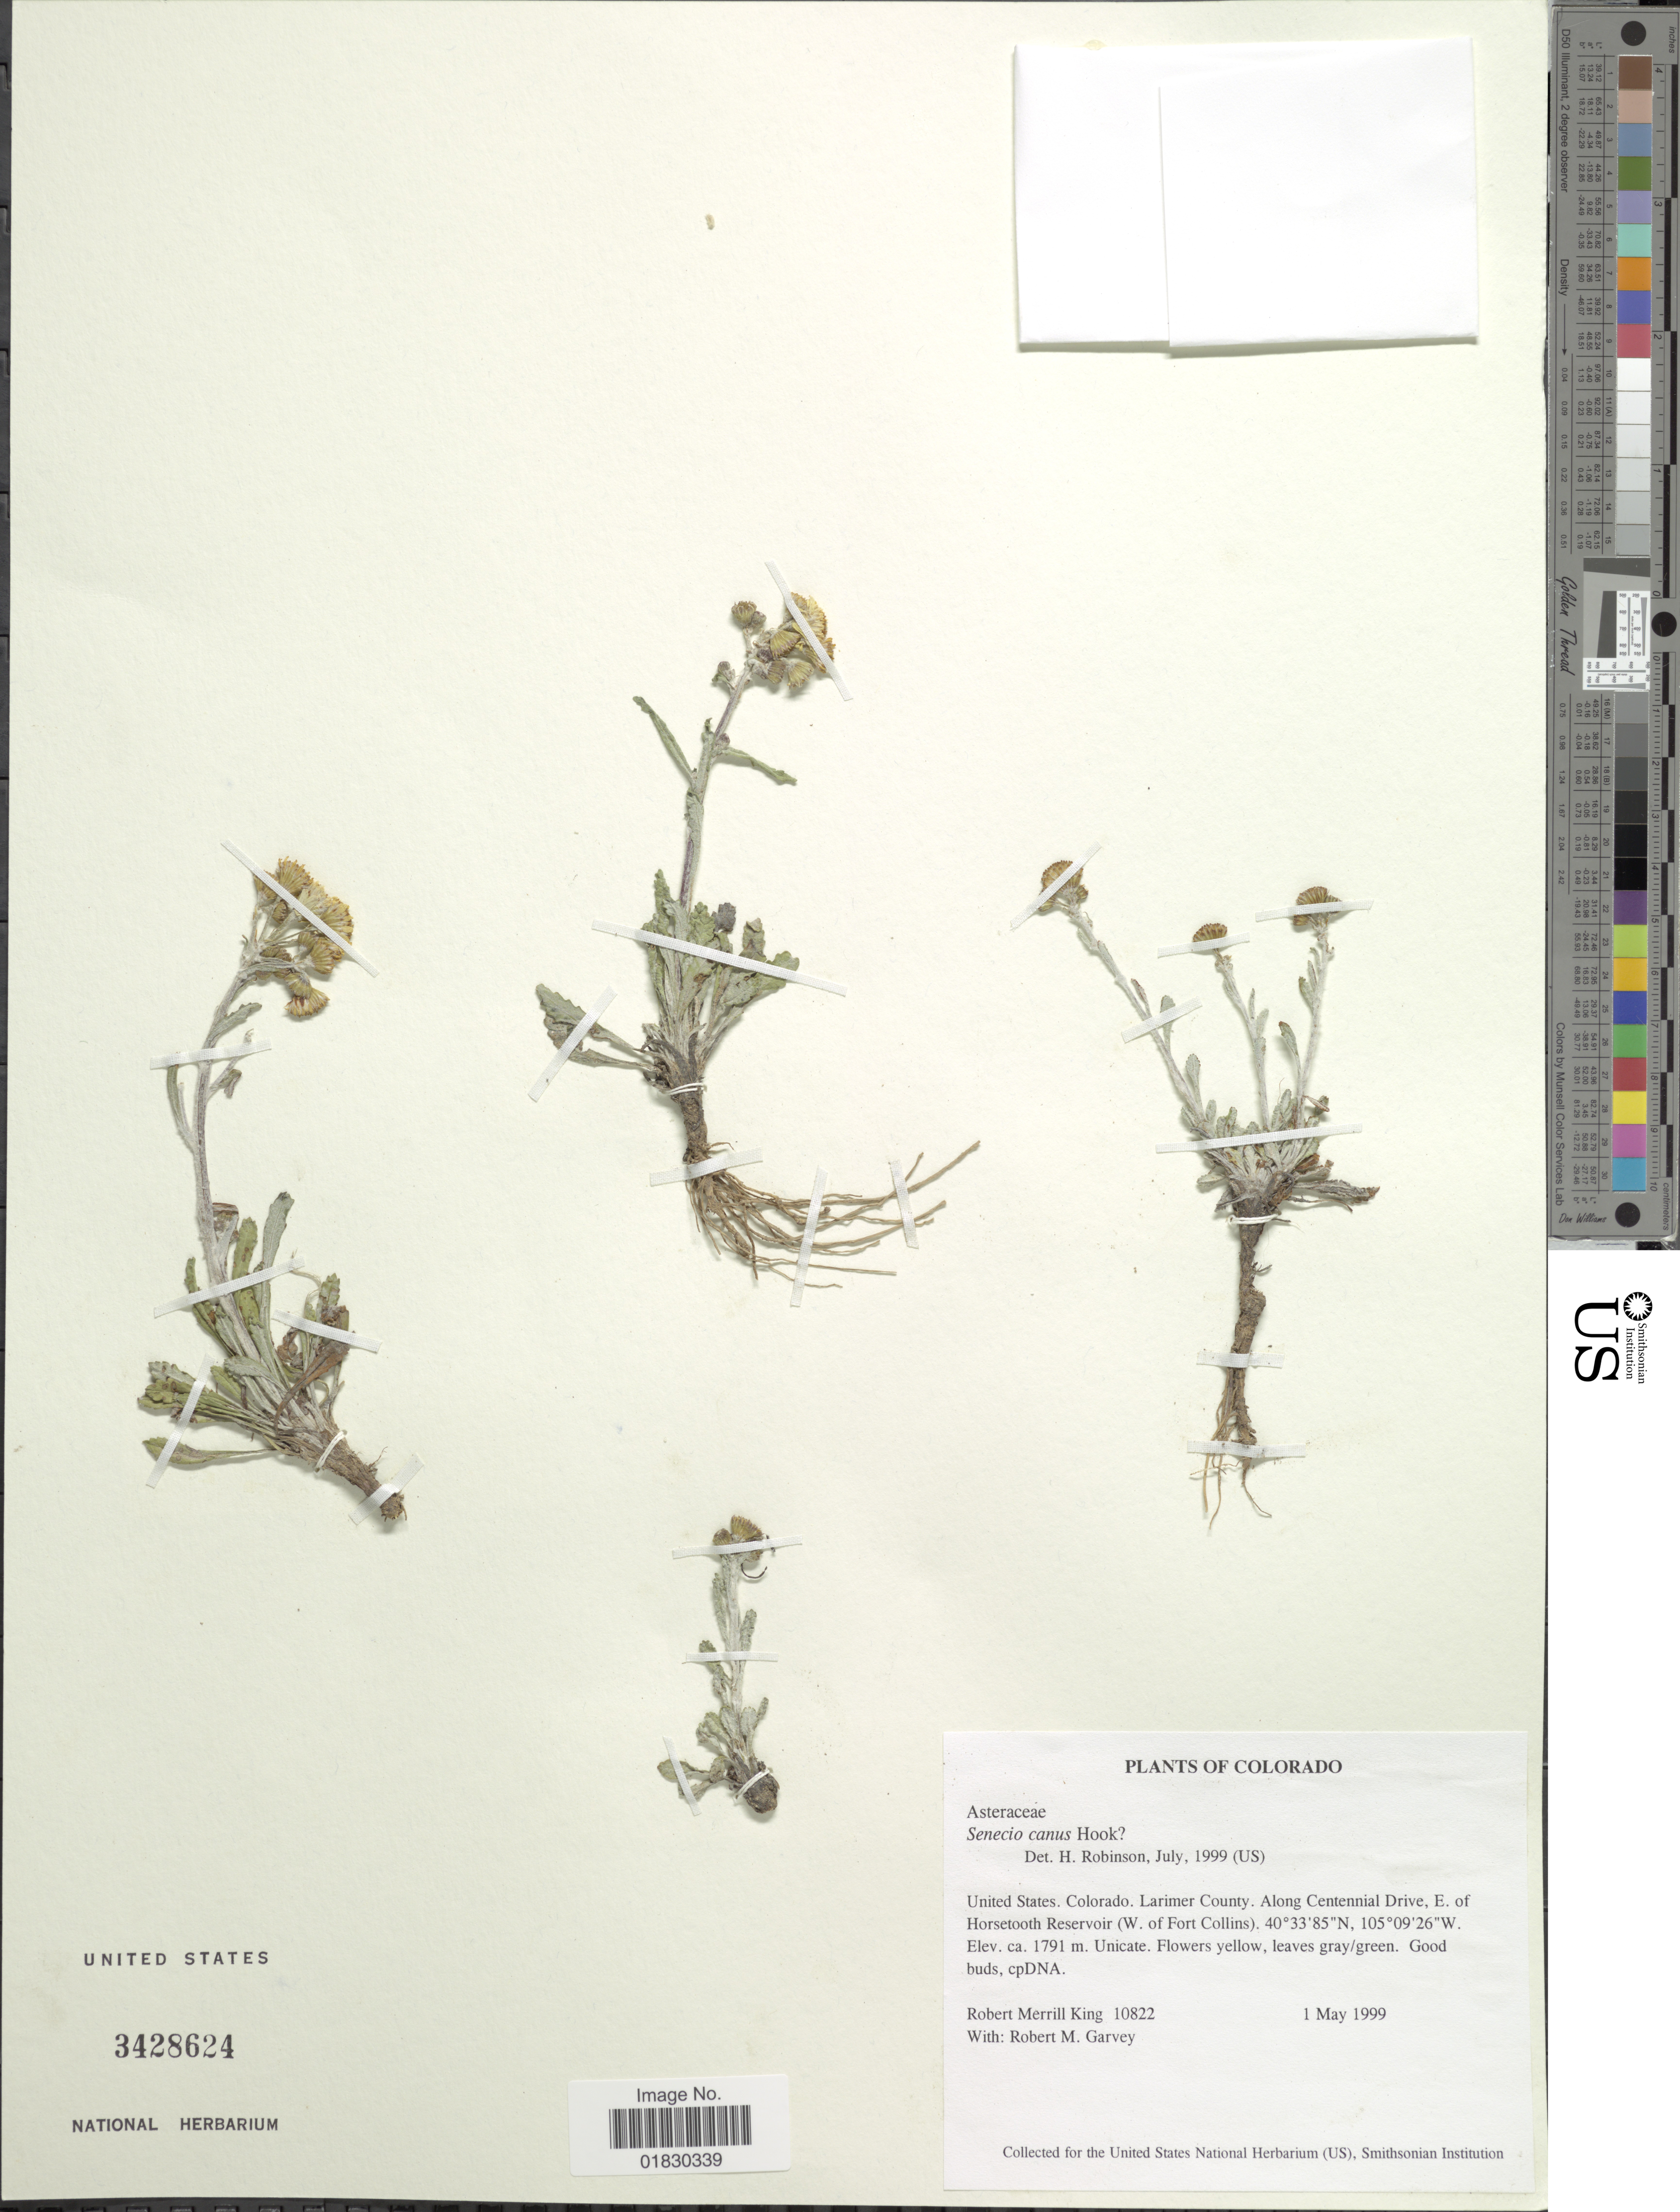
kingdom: Plantae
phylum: Tracheophyta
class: Magnoliopsida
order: Asterales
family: Asteraceae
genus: Packera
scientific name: Packera cana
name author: (Hook.) W.A. Weber & Á. Löve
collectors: R. M. King & R. Garvey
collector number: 10822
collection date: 1999-05-01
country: United States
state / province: Colorado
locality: United States, Colorado, Larimer County, Along Centennial Drive, E. of Horsetooth Reservoir (W. of Port Collins)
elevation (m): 1791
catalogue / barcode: US 3428624